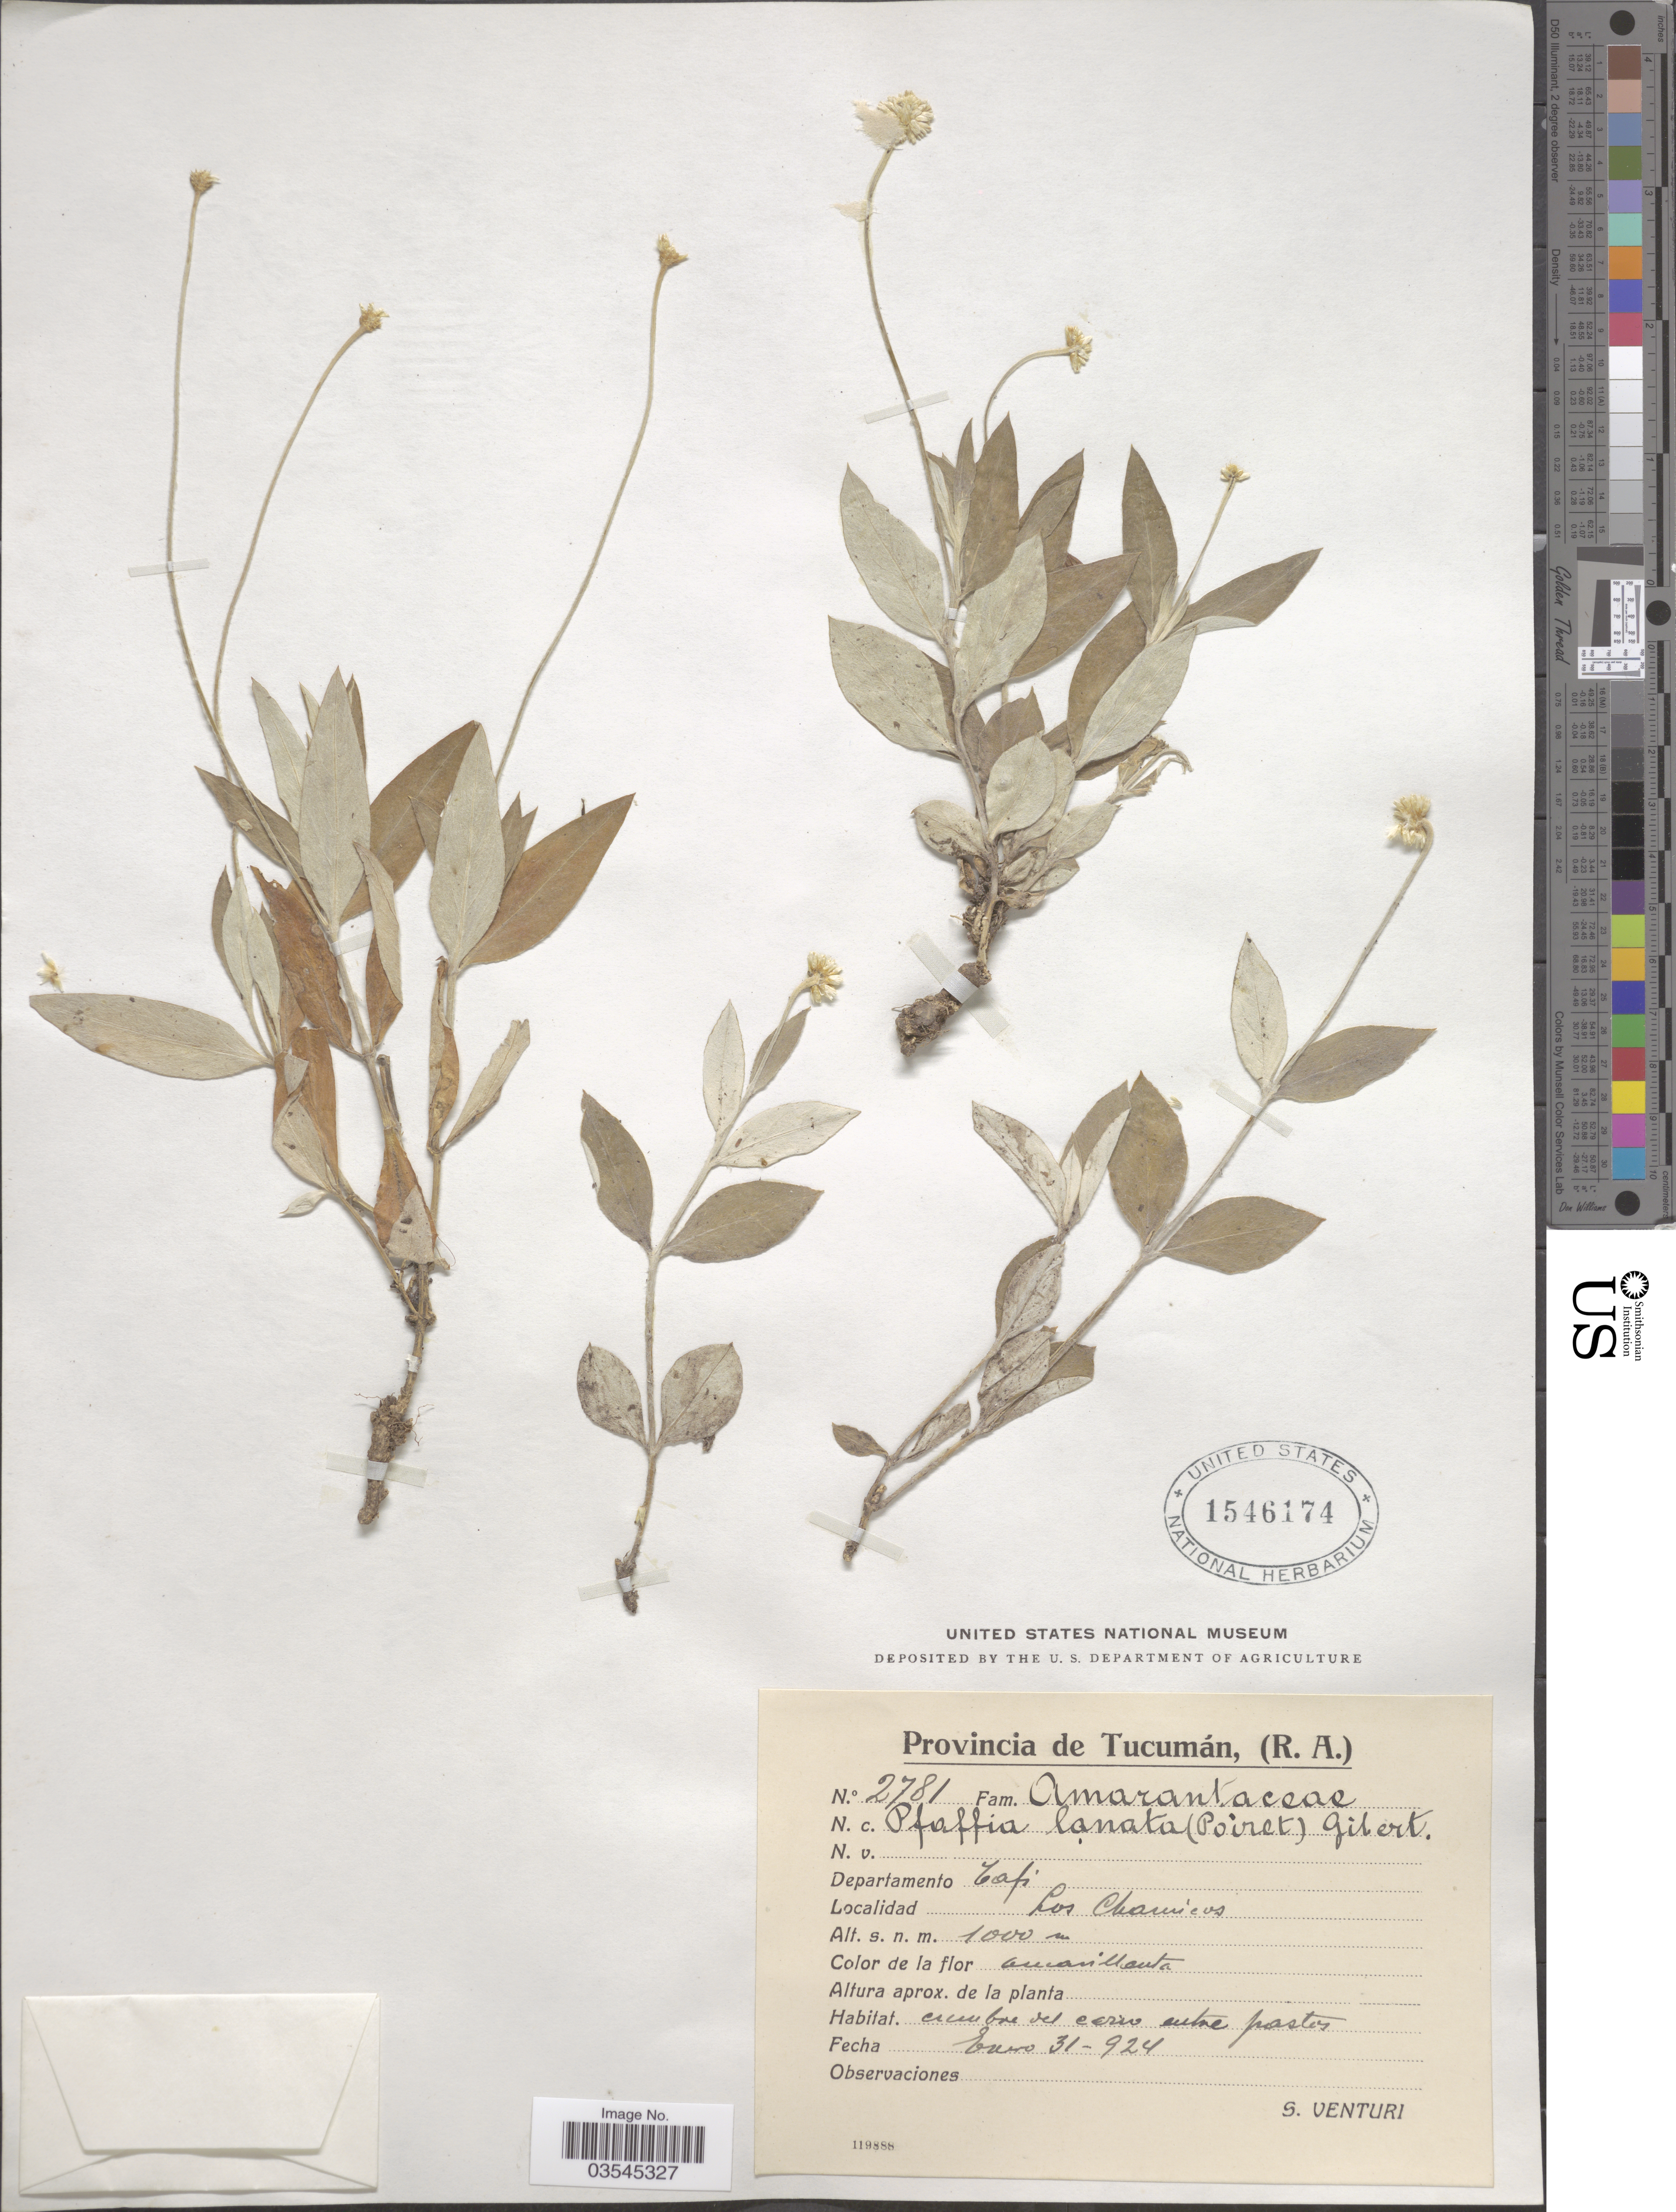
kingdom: Plantae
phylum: Tracheophyta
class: Magnoliopsida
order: Caryophyllales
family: Amaranthaceae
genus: Pfaffia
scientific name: Pfaffia gnaphaloides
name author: (L. f.) Mart.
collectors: S. Venturi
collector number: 2781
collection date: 1924-01-31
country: Argentina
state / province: Tucuman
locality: Departamento Tafi. Los Chamicos.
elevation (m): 1000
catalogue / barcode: US 1546174